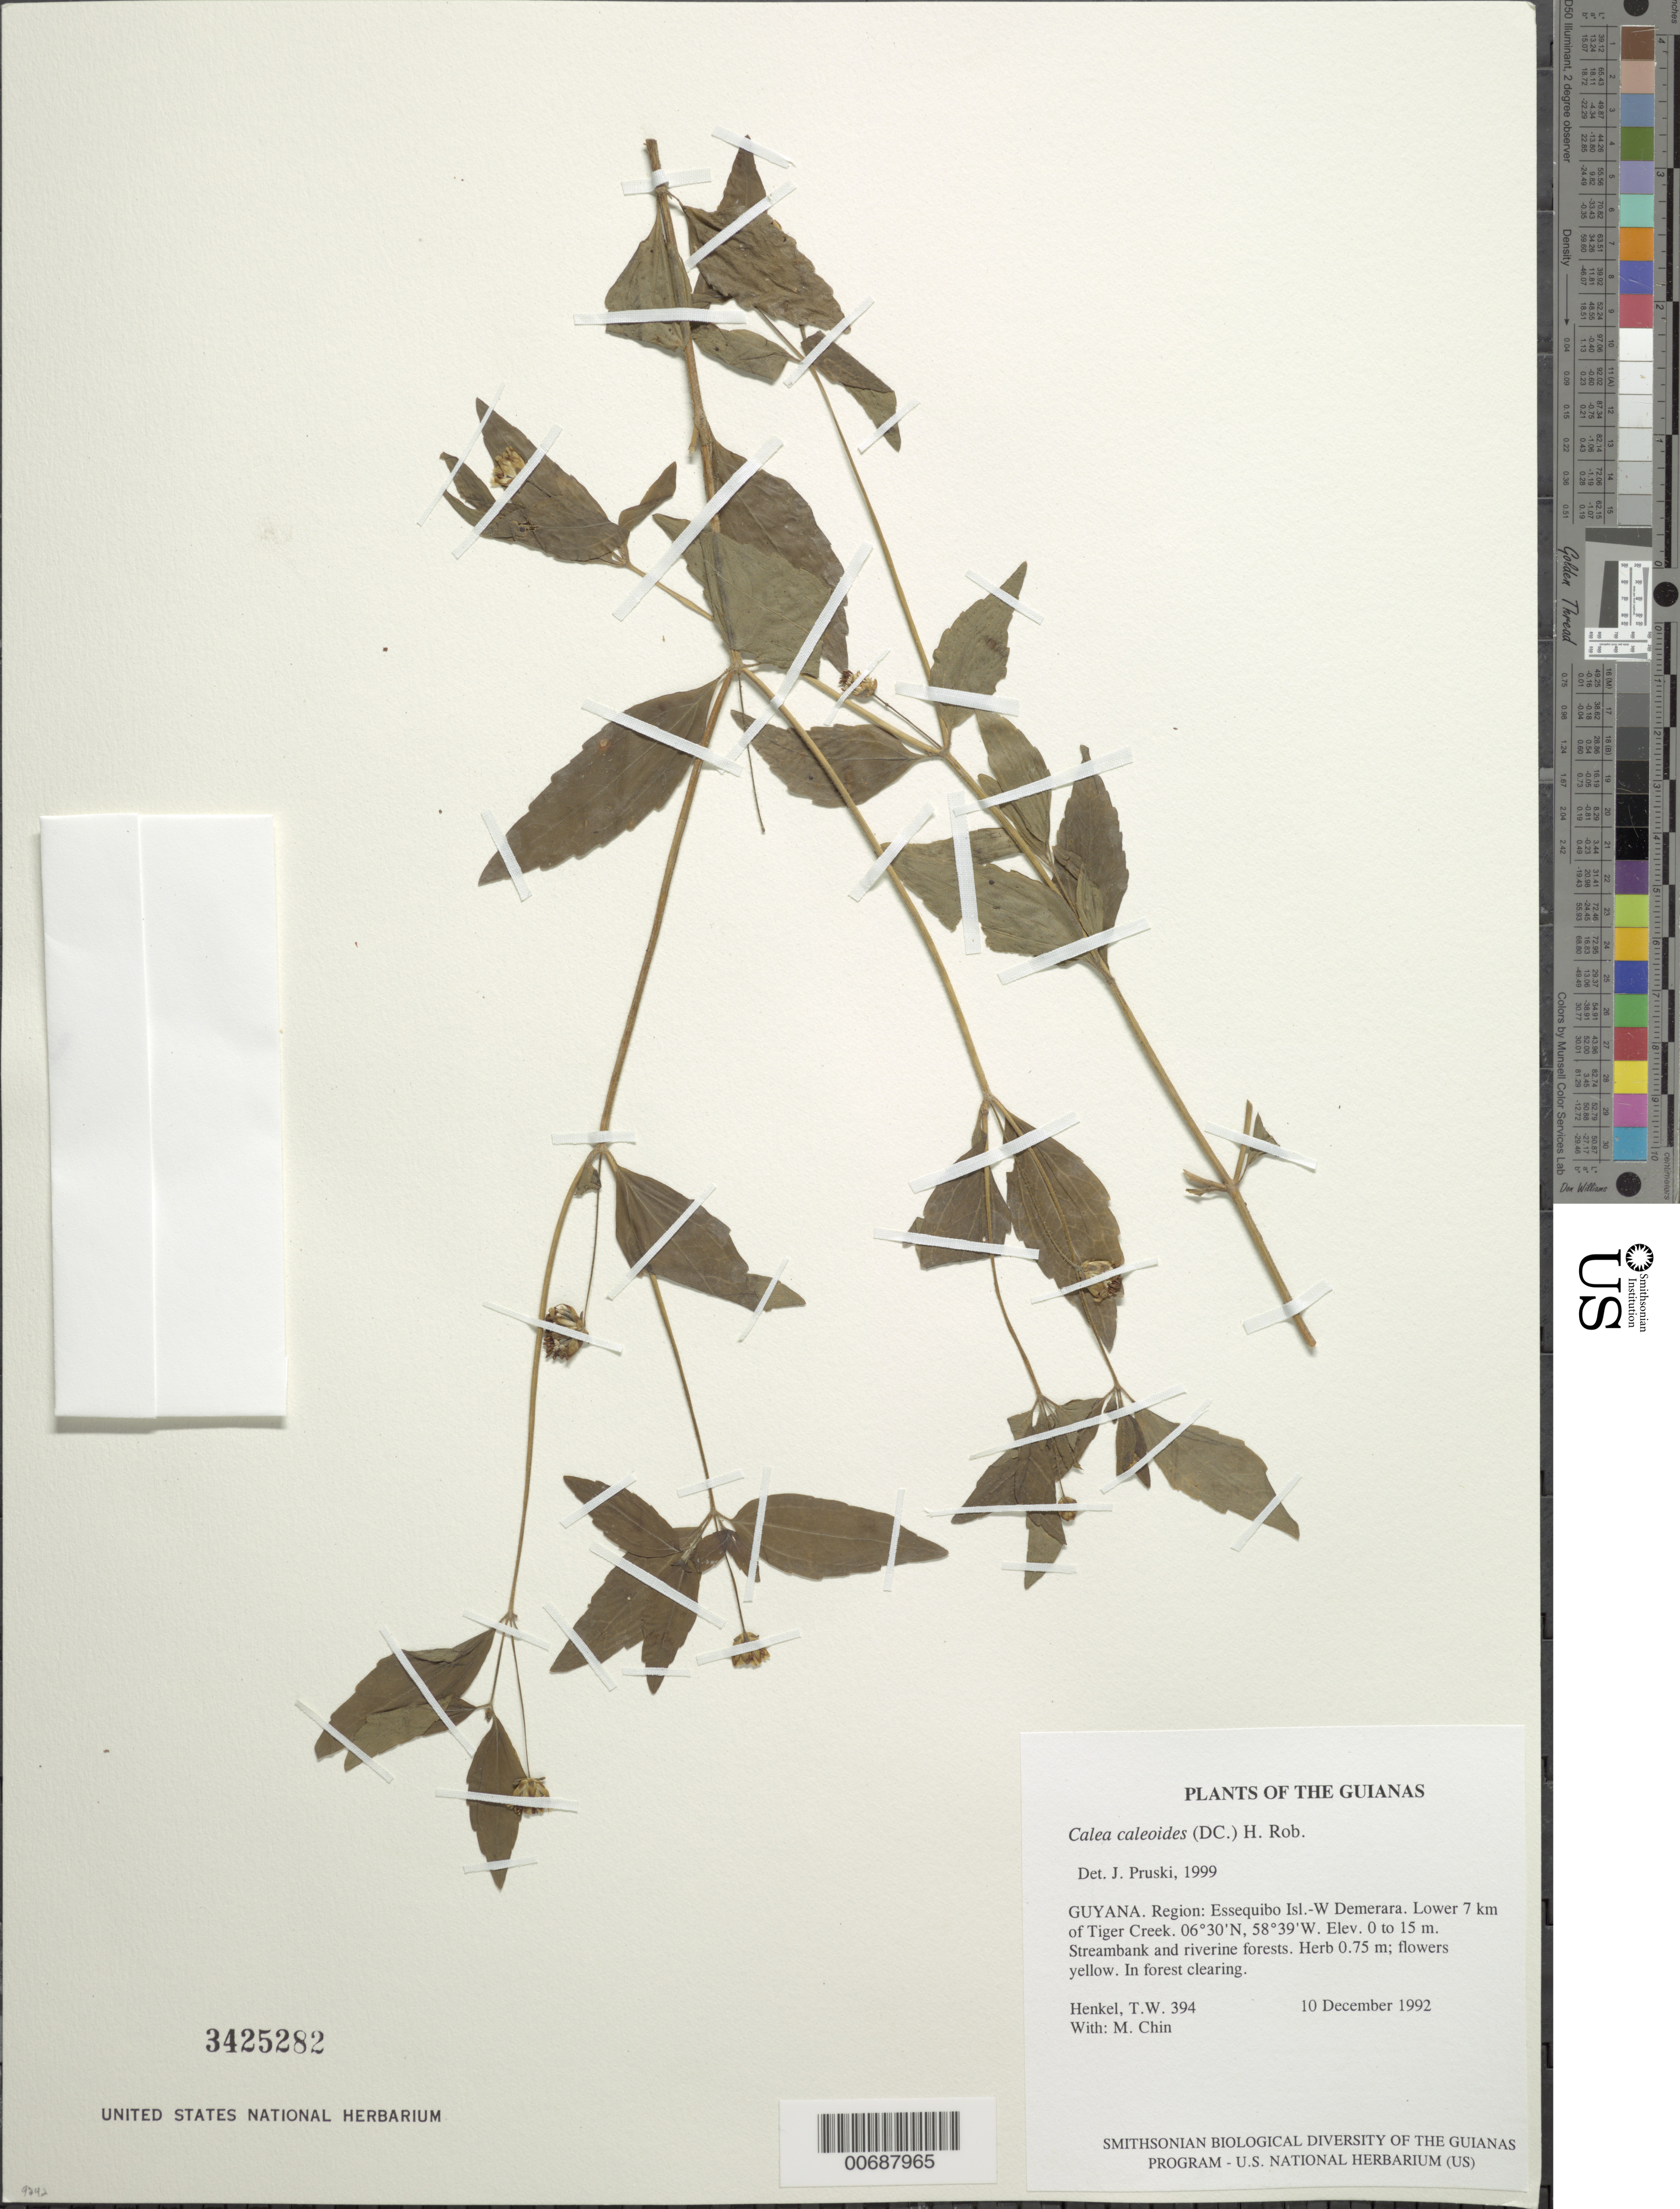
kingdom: Plantae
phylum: Tracheophyta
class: Magnoliopsida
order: Asterales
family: Asteraceae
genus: Calea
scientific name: Calea caleoides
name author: (DC.) H. Rob.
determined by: Pruski, J. F.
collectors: T. Henkel & M. Chin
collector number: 394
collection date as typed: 10 December 1992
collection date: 1992-12-10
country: Guyana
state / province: Essequibo Isl-W. Demerara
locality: Lower 7 km of Tiger Creek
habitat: Streambank and riverine forests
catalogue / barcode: US 3425282